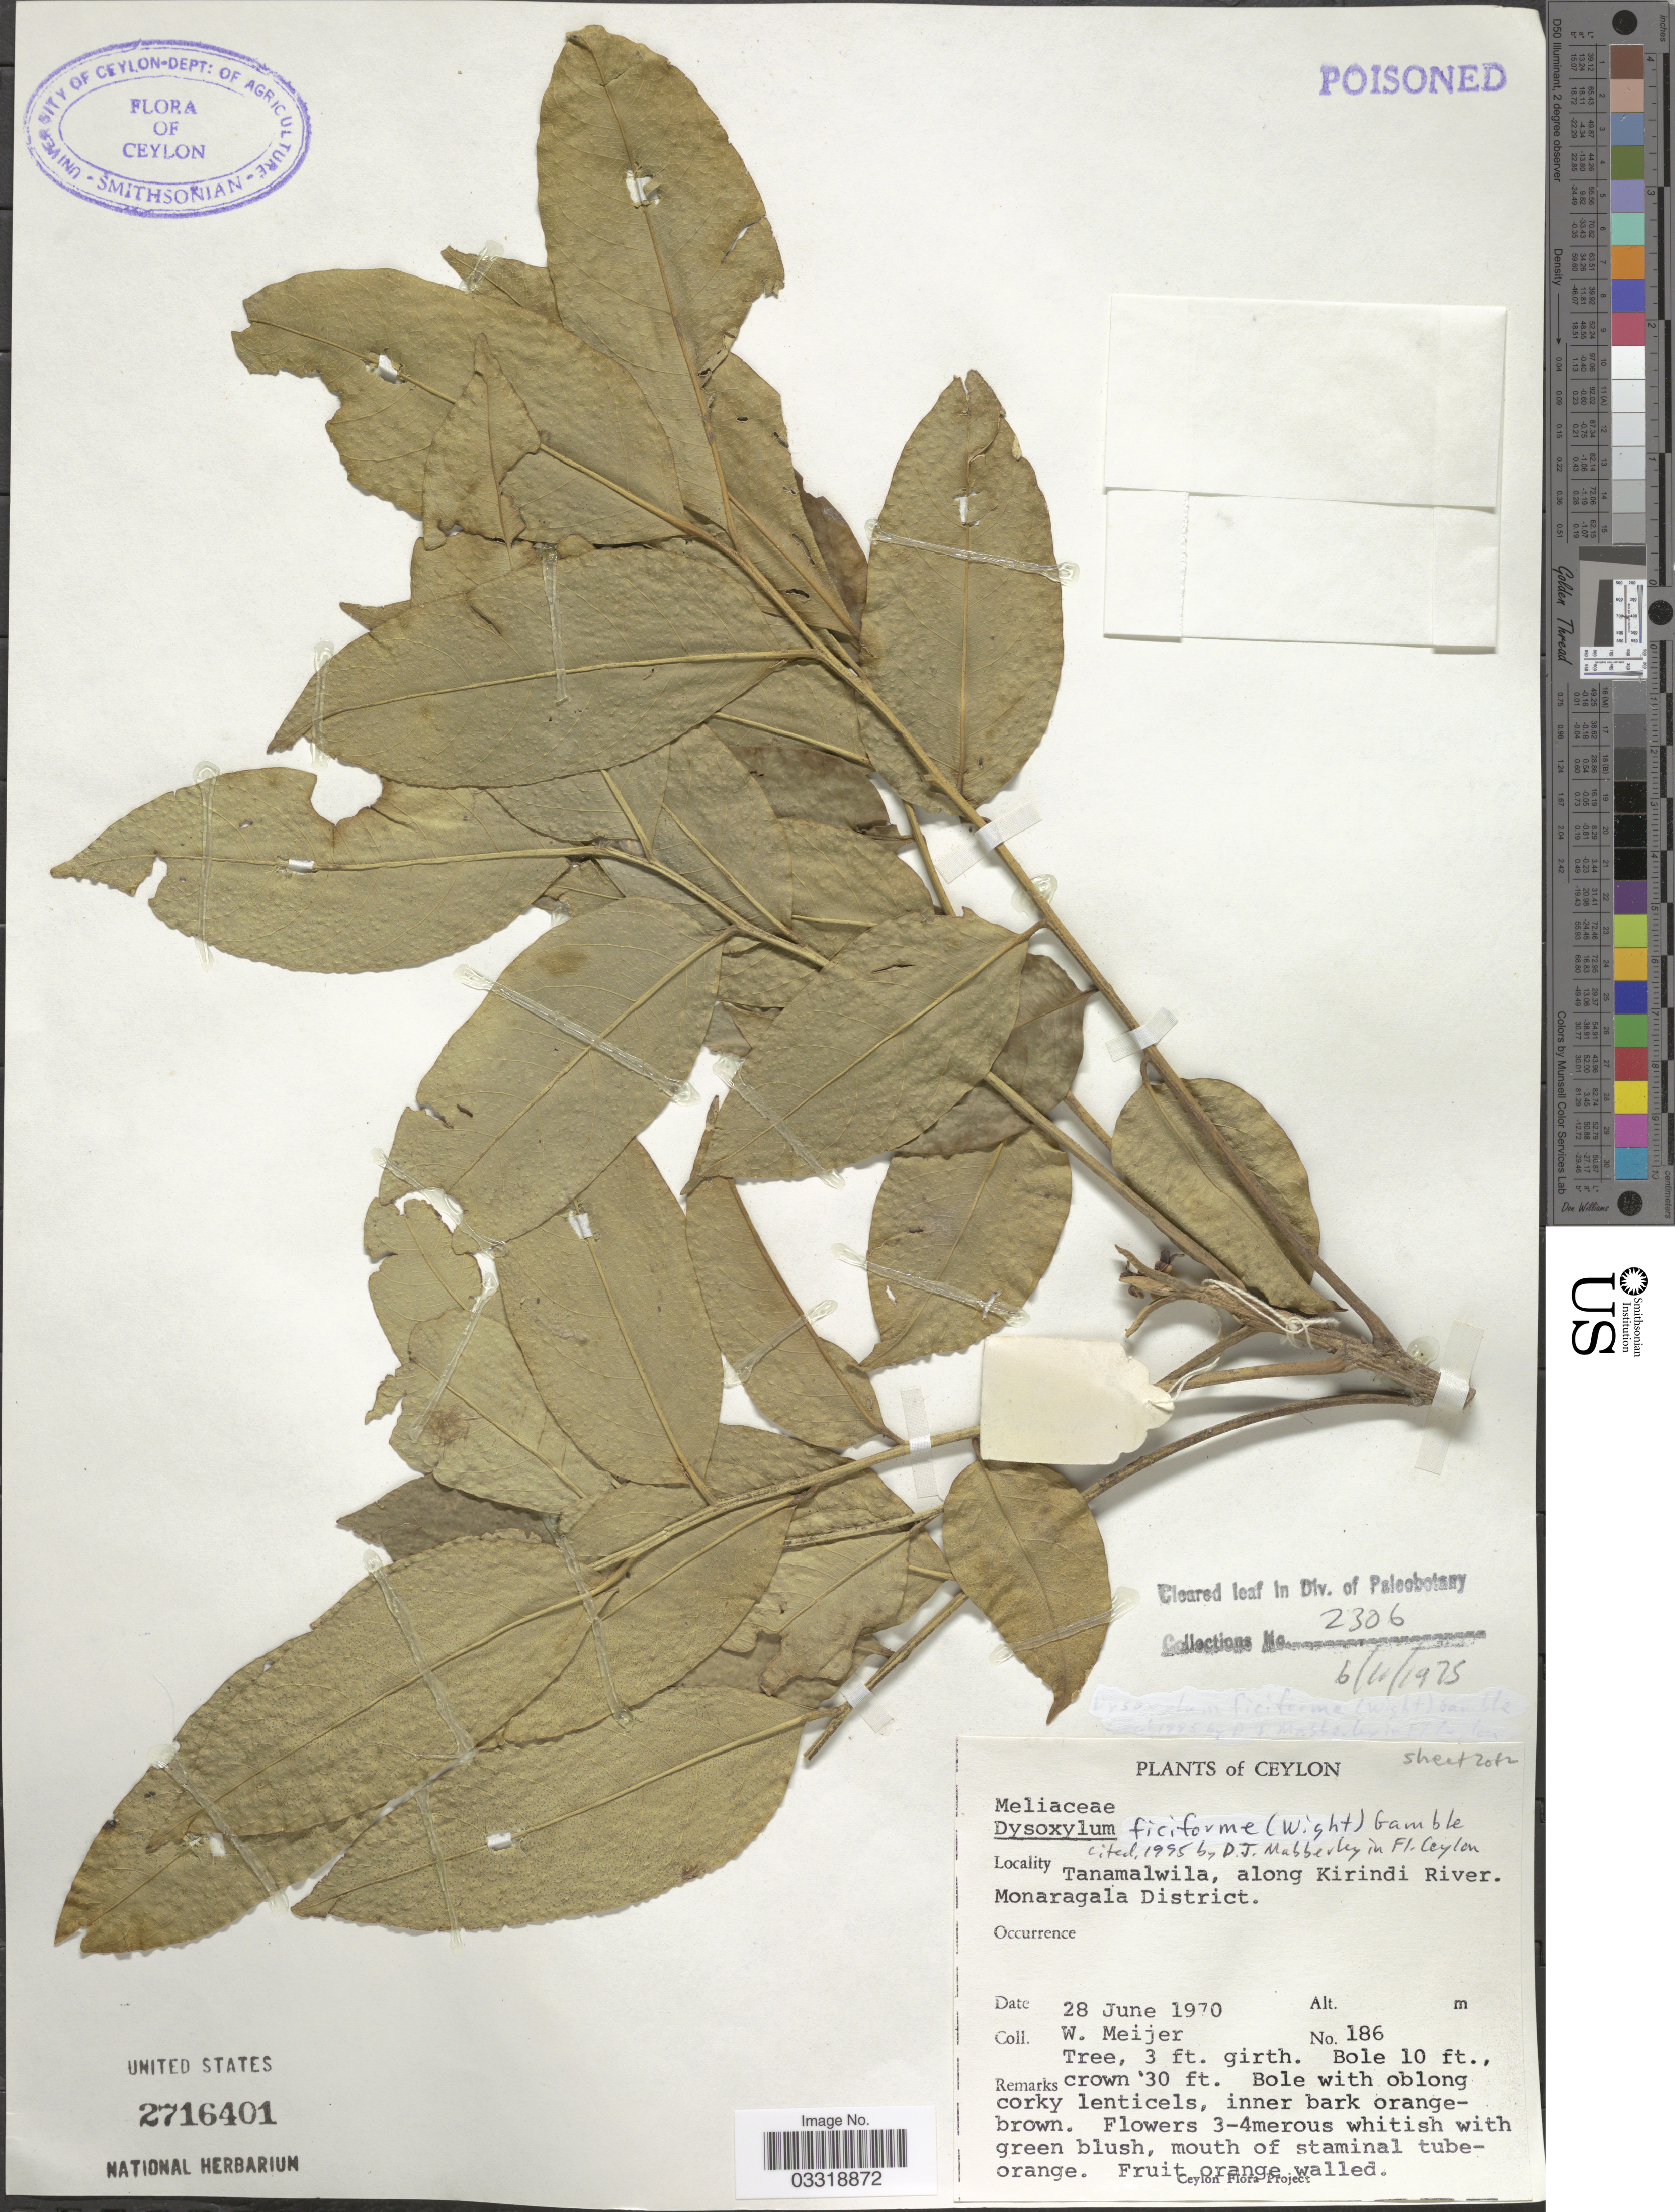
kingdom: Plantae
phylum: Tracheophyta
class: Magnoliopsida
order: Sapindales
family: Meliaceae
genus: Dysoxylum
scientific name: Dysoxylum gotadhora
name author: (Buch.-Ham.) Mabb.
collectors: W. Meijer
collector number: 186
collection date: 1970-06-28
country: Sri Lanka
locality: Ceylon. Tanamalwila, along Kirindi River. Monaragala District.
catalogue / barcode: US 2716401